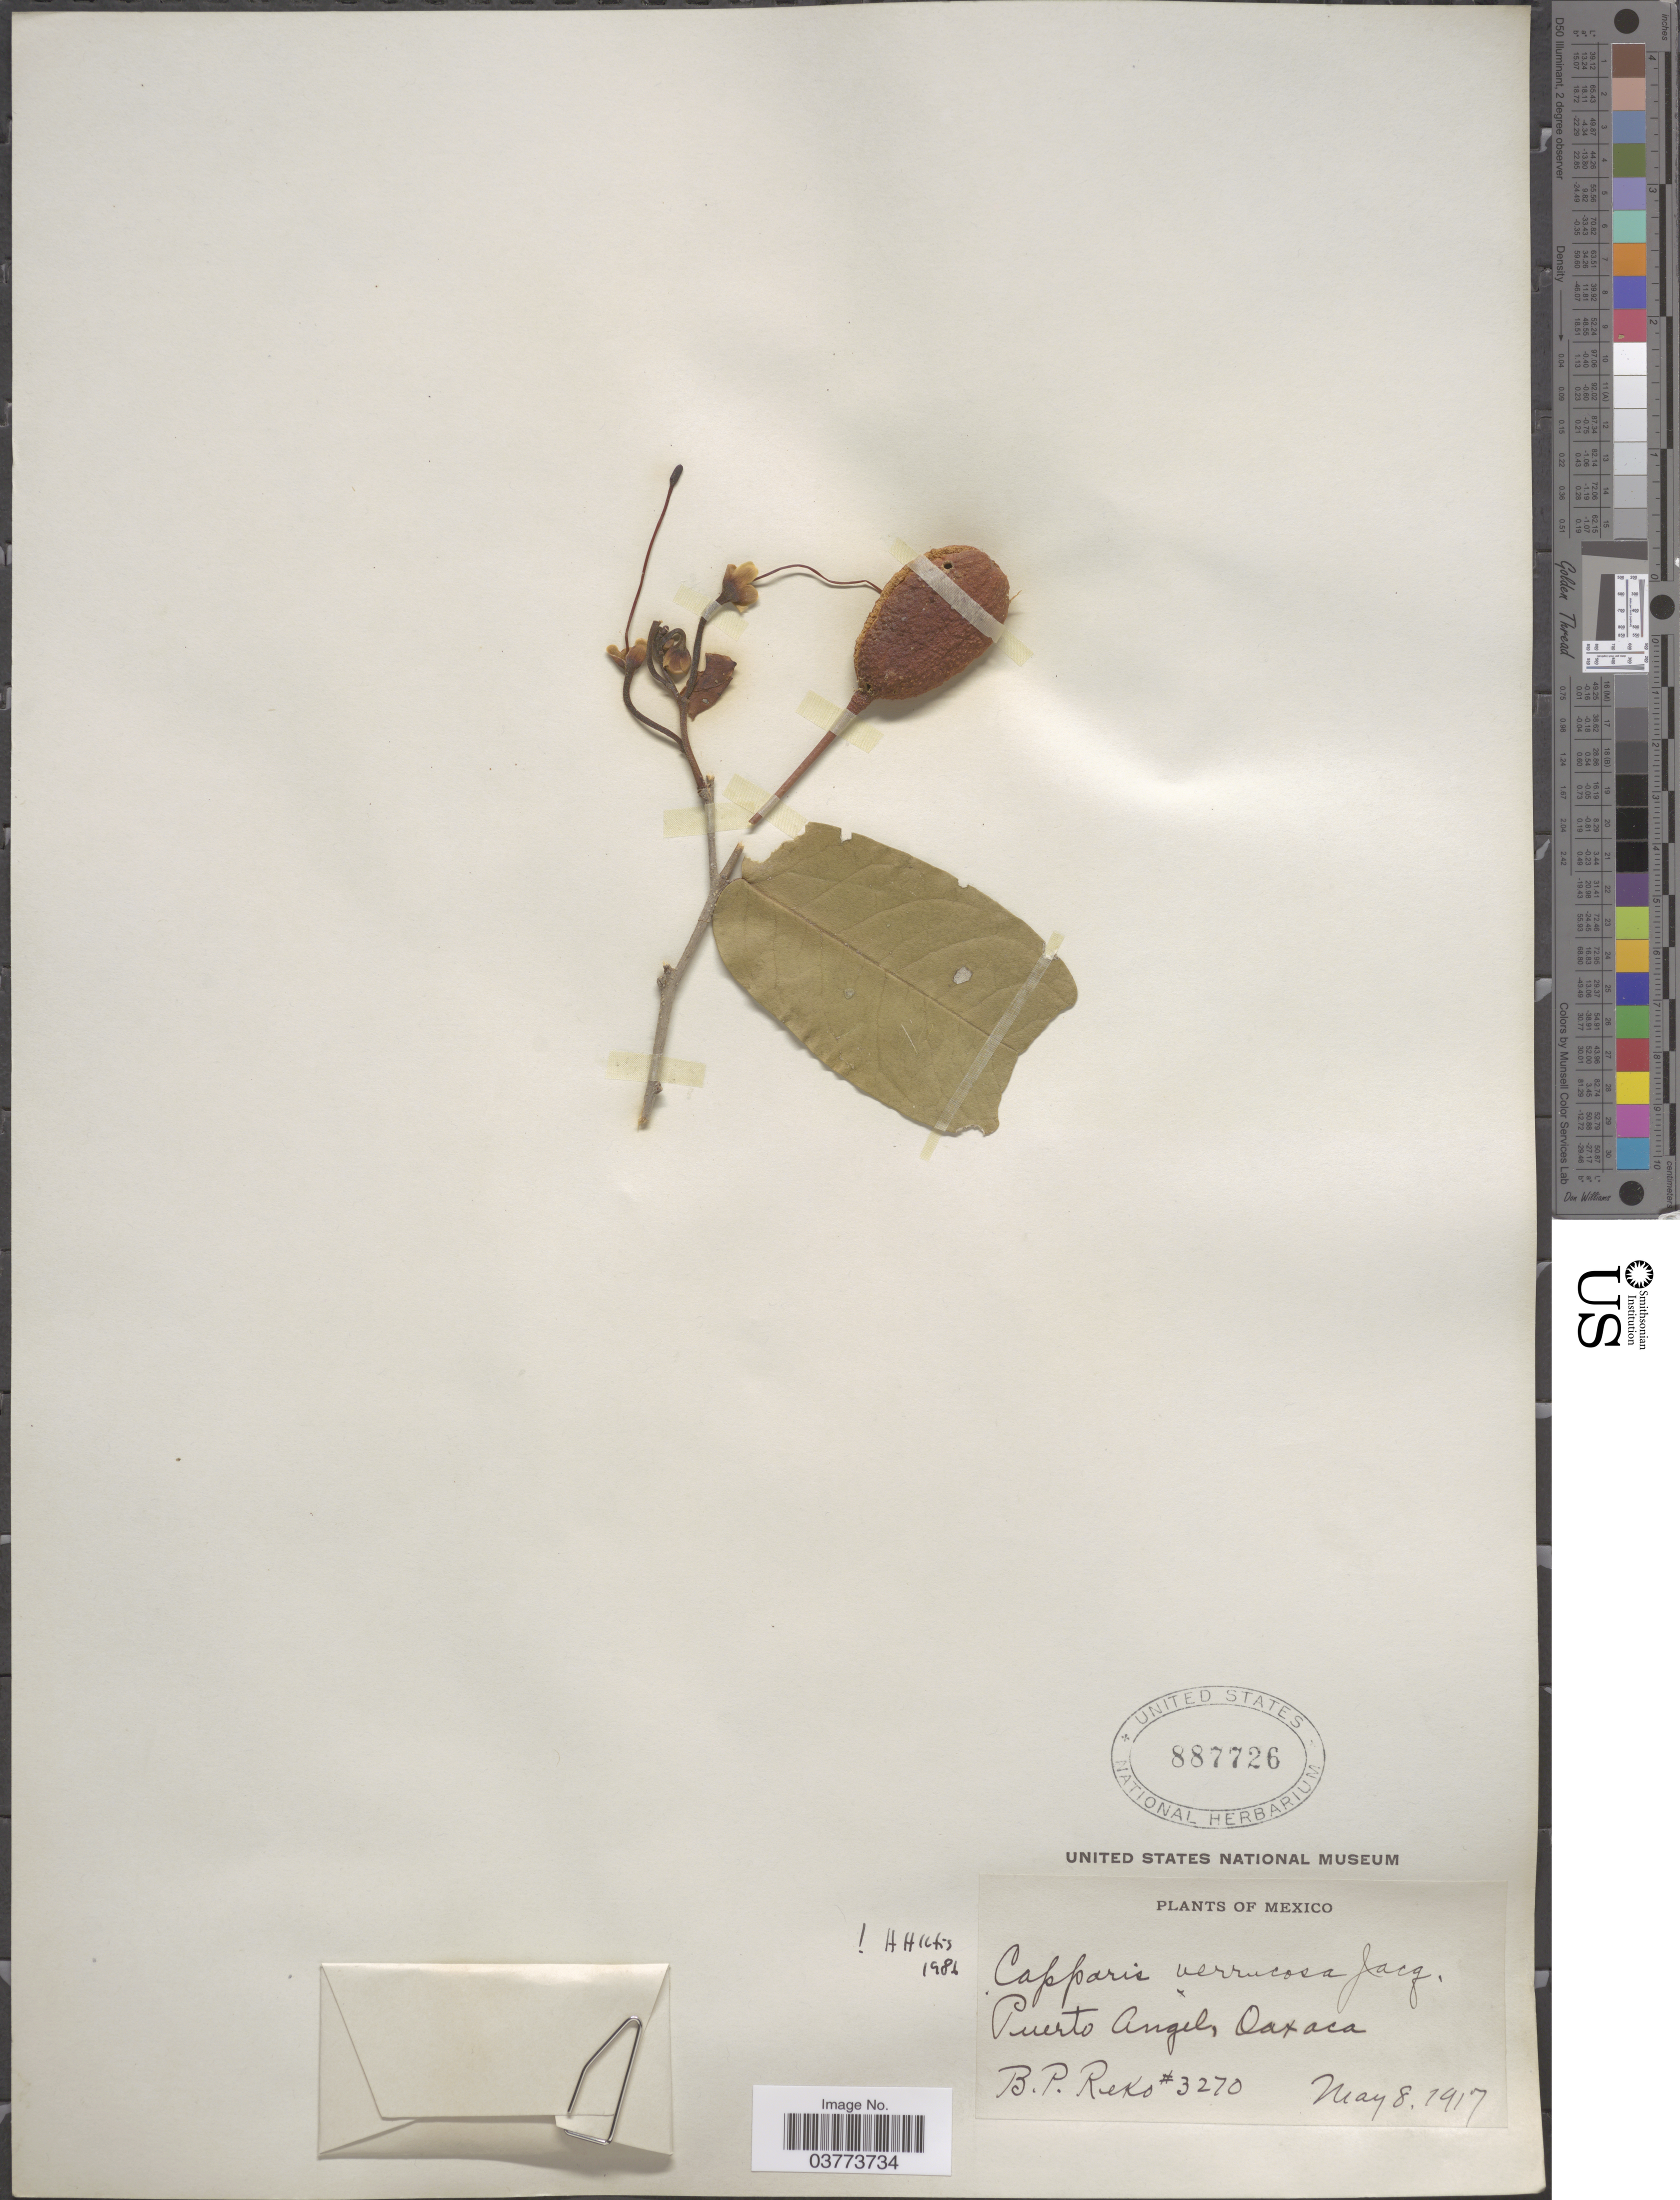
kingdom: Plantae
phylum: Tracheophyta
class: Magnoliopsida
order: Brassicales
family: Capparaceae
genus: Cynophalla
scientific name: Cynophalla verrucosa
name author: (Jacq.) J. Presl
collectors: B. P. Reko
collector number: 3270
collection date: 1917-05-08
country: Mexico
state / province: Oaxaca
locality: Puerto Angel.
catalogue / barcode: US 887726